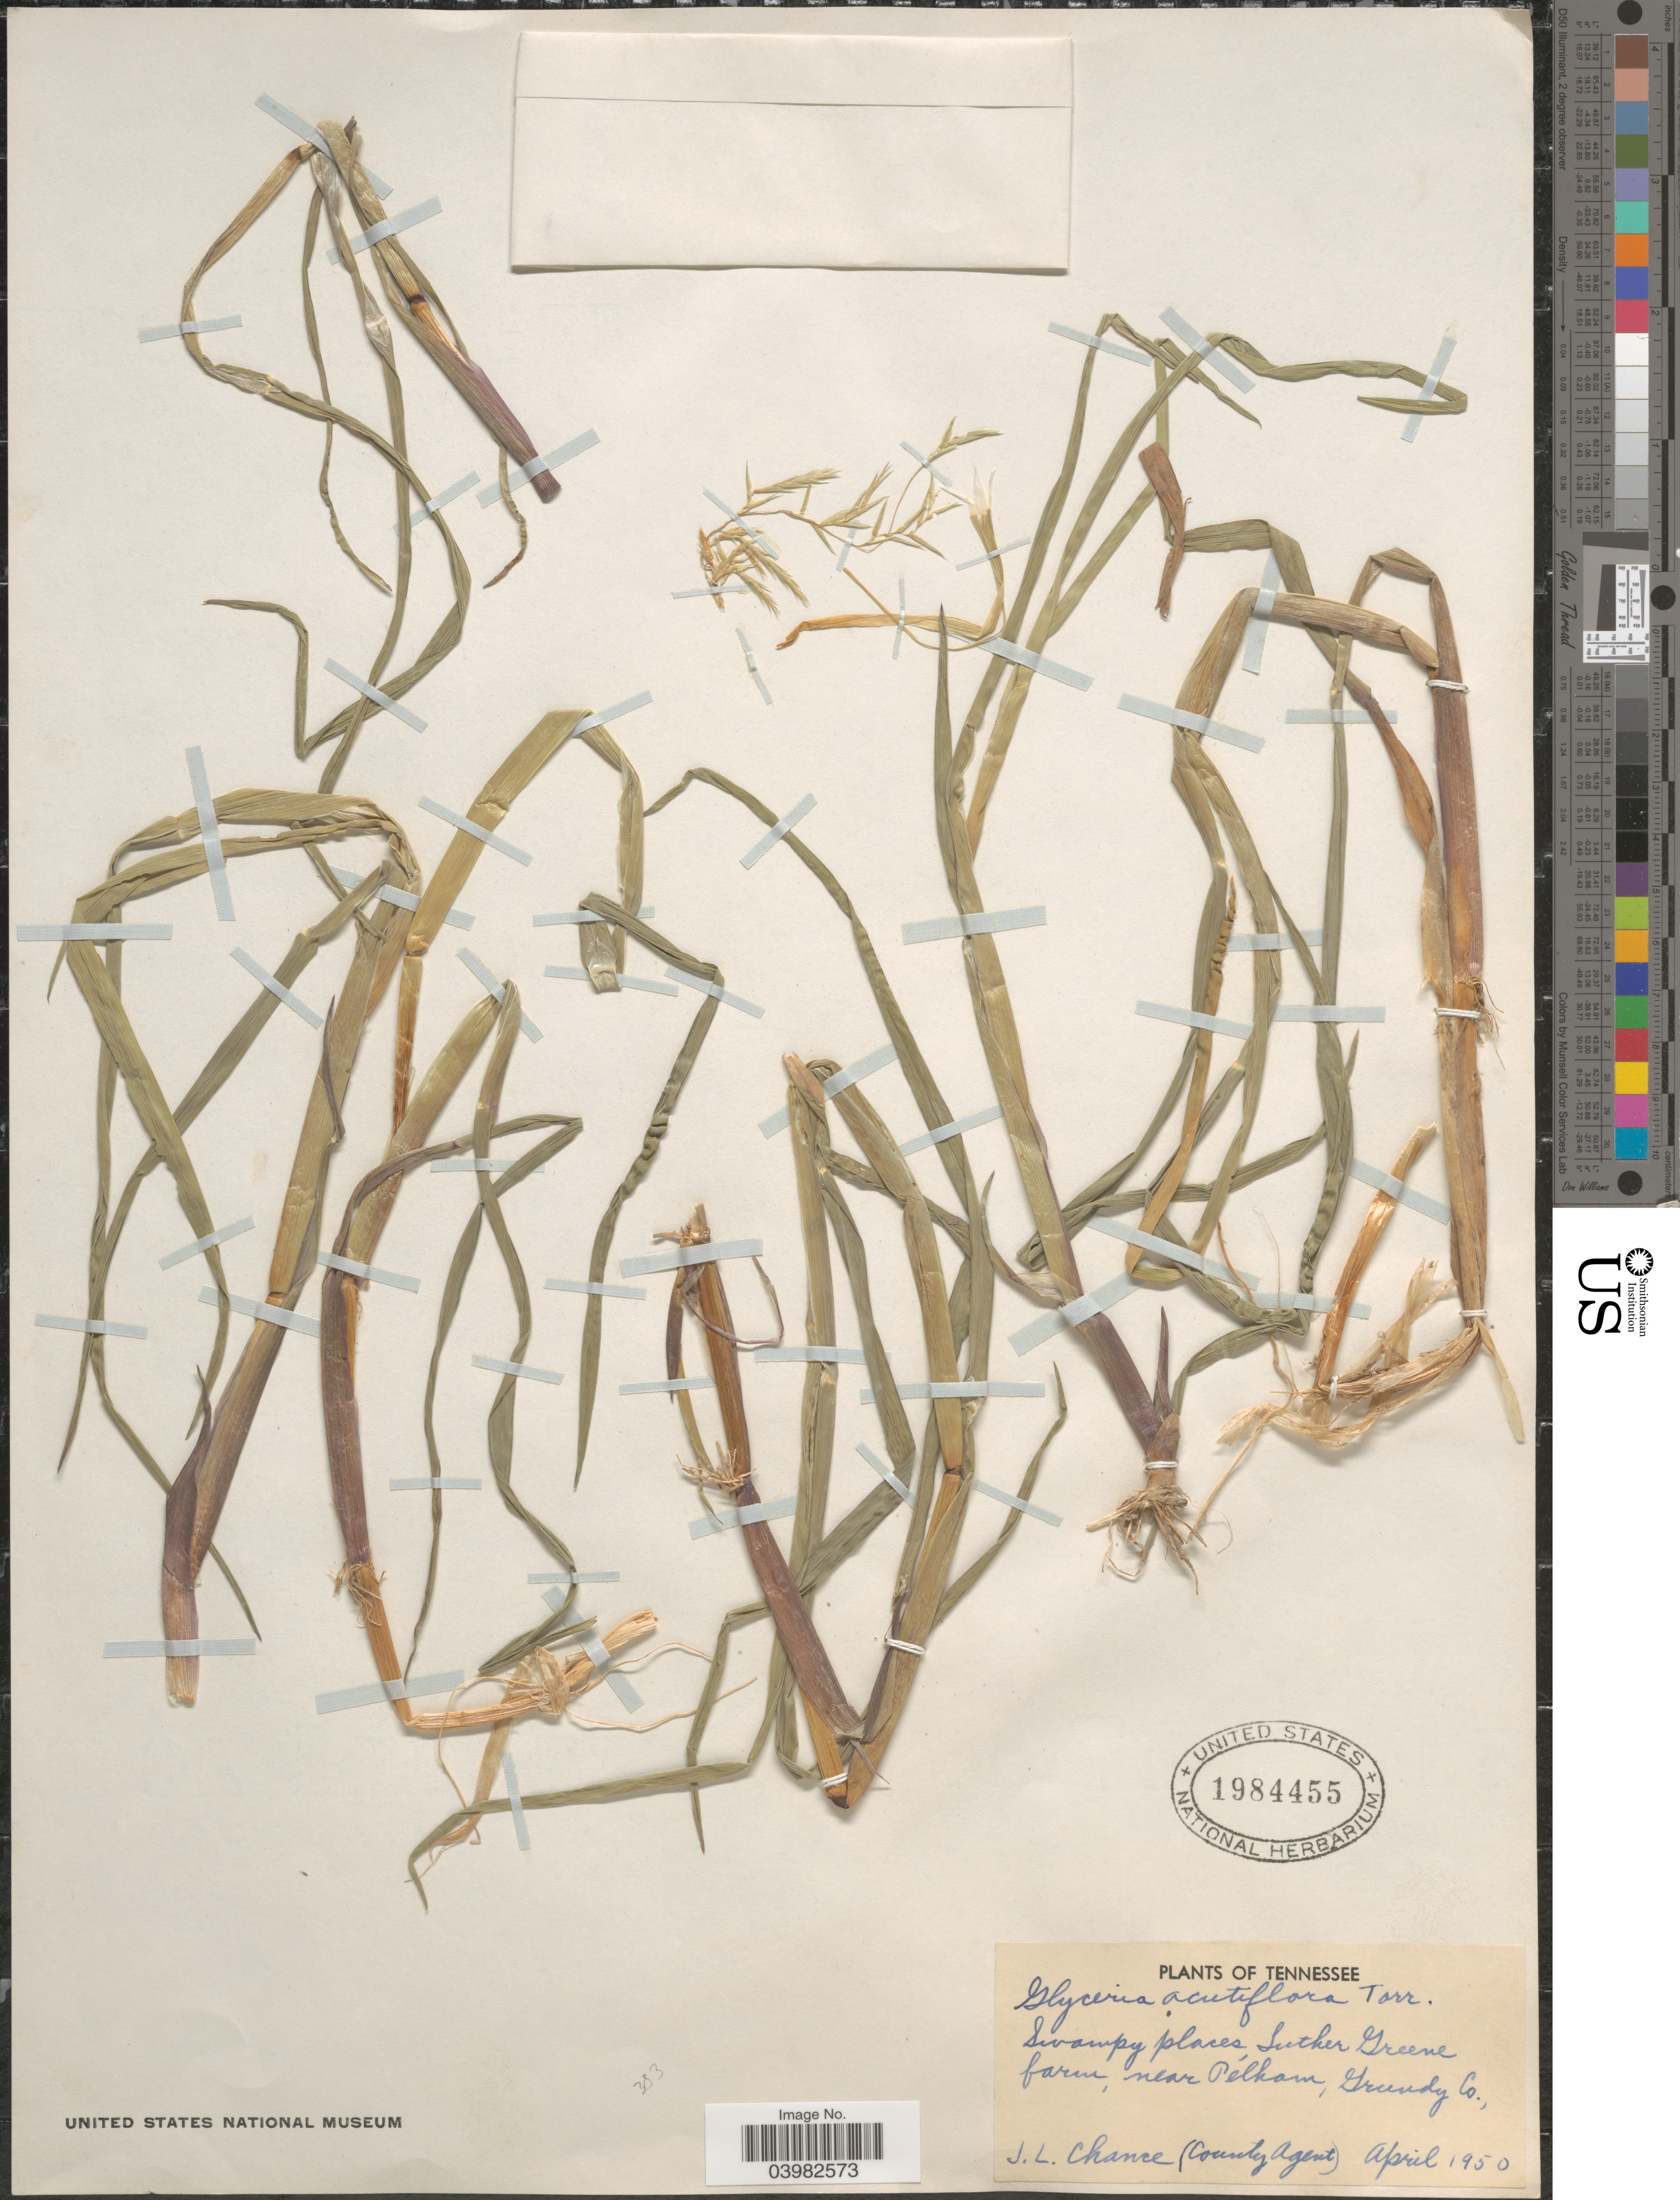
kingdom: Plantae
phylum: Tracheophyta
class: Liliopsida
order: Poales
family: Poaceae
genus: Glyceria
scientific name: Glyceria acutiflora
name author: Torr.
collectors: J. Chance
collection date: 1950-04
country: United States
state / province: Tennessee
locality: Swampy places Luther Greene farm near Pelkam, Grundy Co.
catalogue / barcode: US 1984455